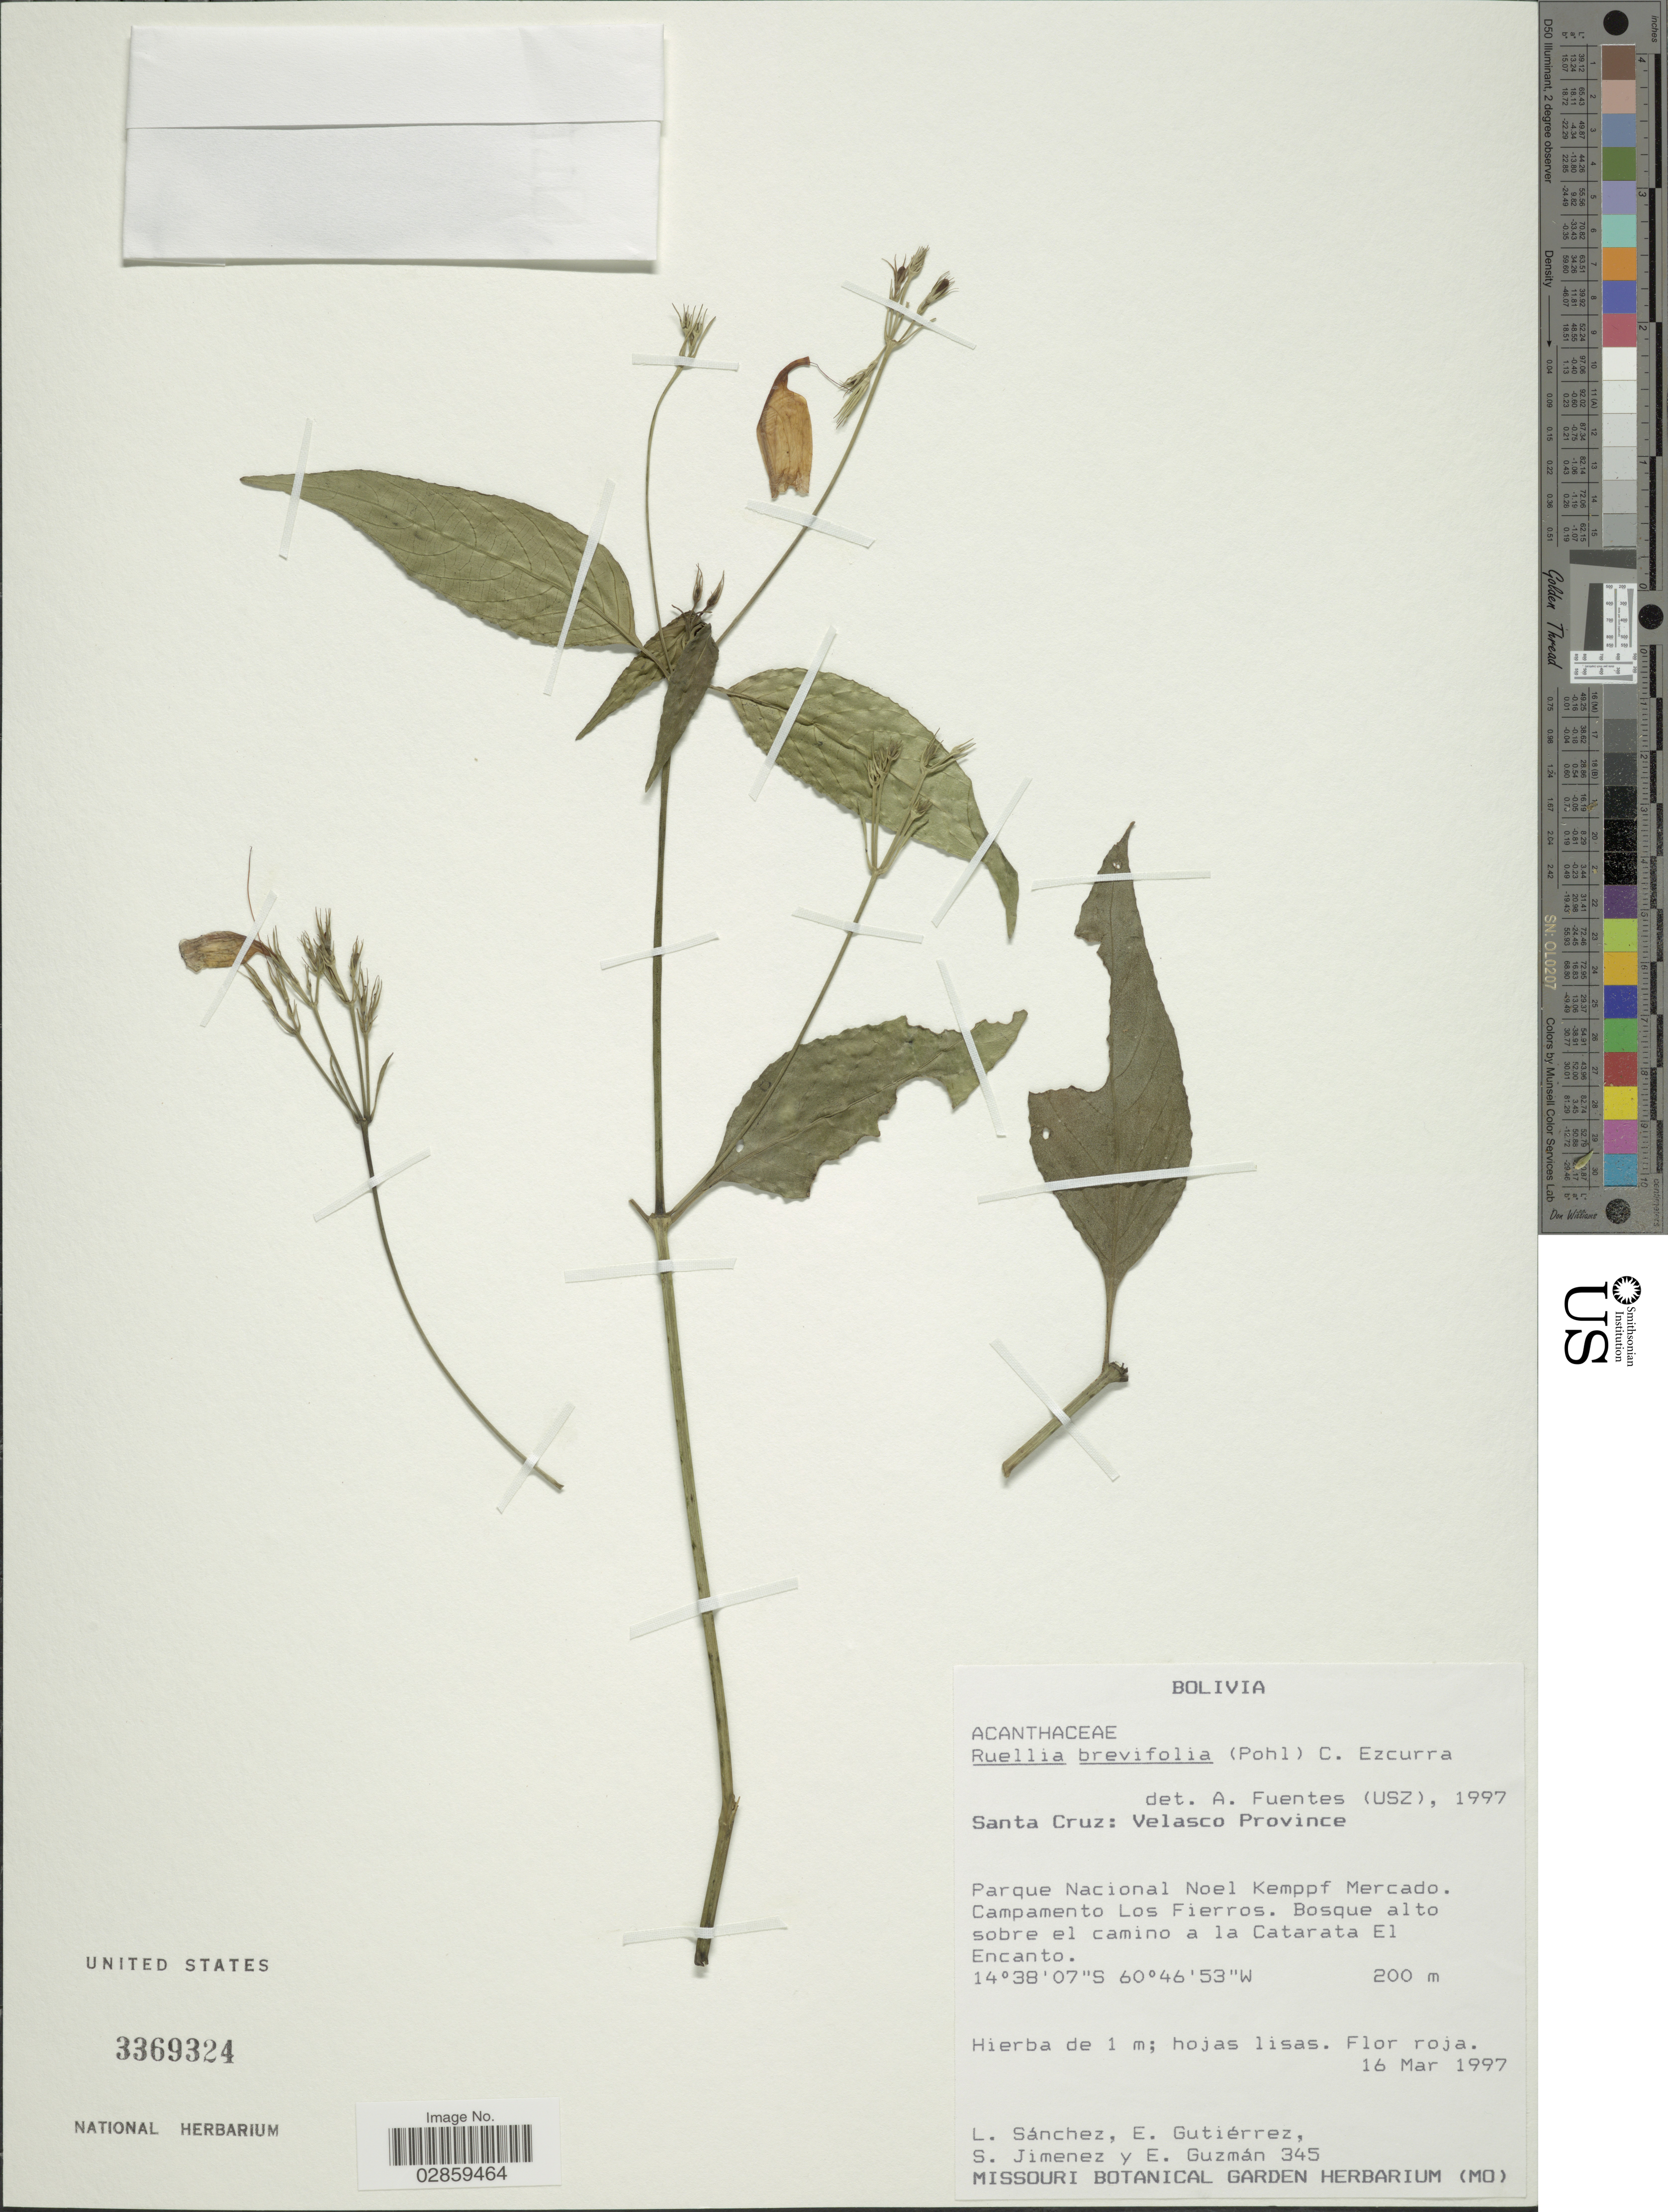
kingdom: Plantae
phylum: Tracheophyta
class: Magnoliopsida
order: Lamiales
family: Acanthaceae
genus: Ruellia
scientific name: Ruellia brevifolia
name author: (Pohl) C. Ezcurra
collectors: L. Sanchez, E. Gutiérrez, S. Jiménez & E. Guzman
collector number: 345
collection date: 1997-03-16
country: Bolivia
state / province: Santa Cruz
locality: Velasco Province, Parque Nacional Noel Kempff Mercado. Campamento Los Fierros. Bosque alto sobre el camino a la Catarata El Encanto.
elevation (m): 200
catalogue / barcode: US 3369324